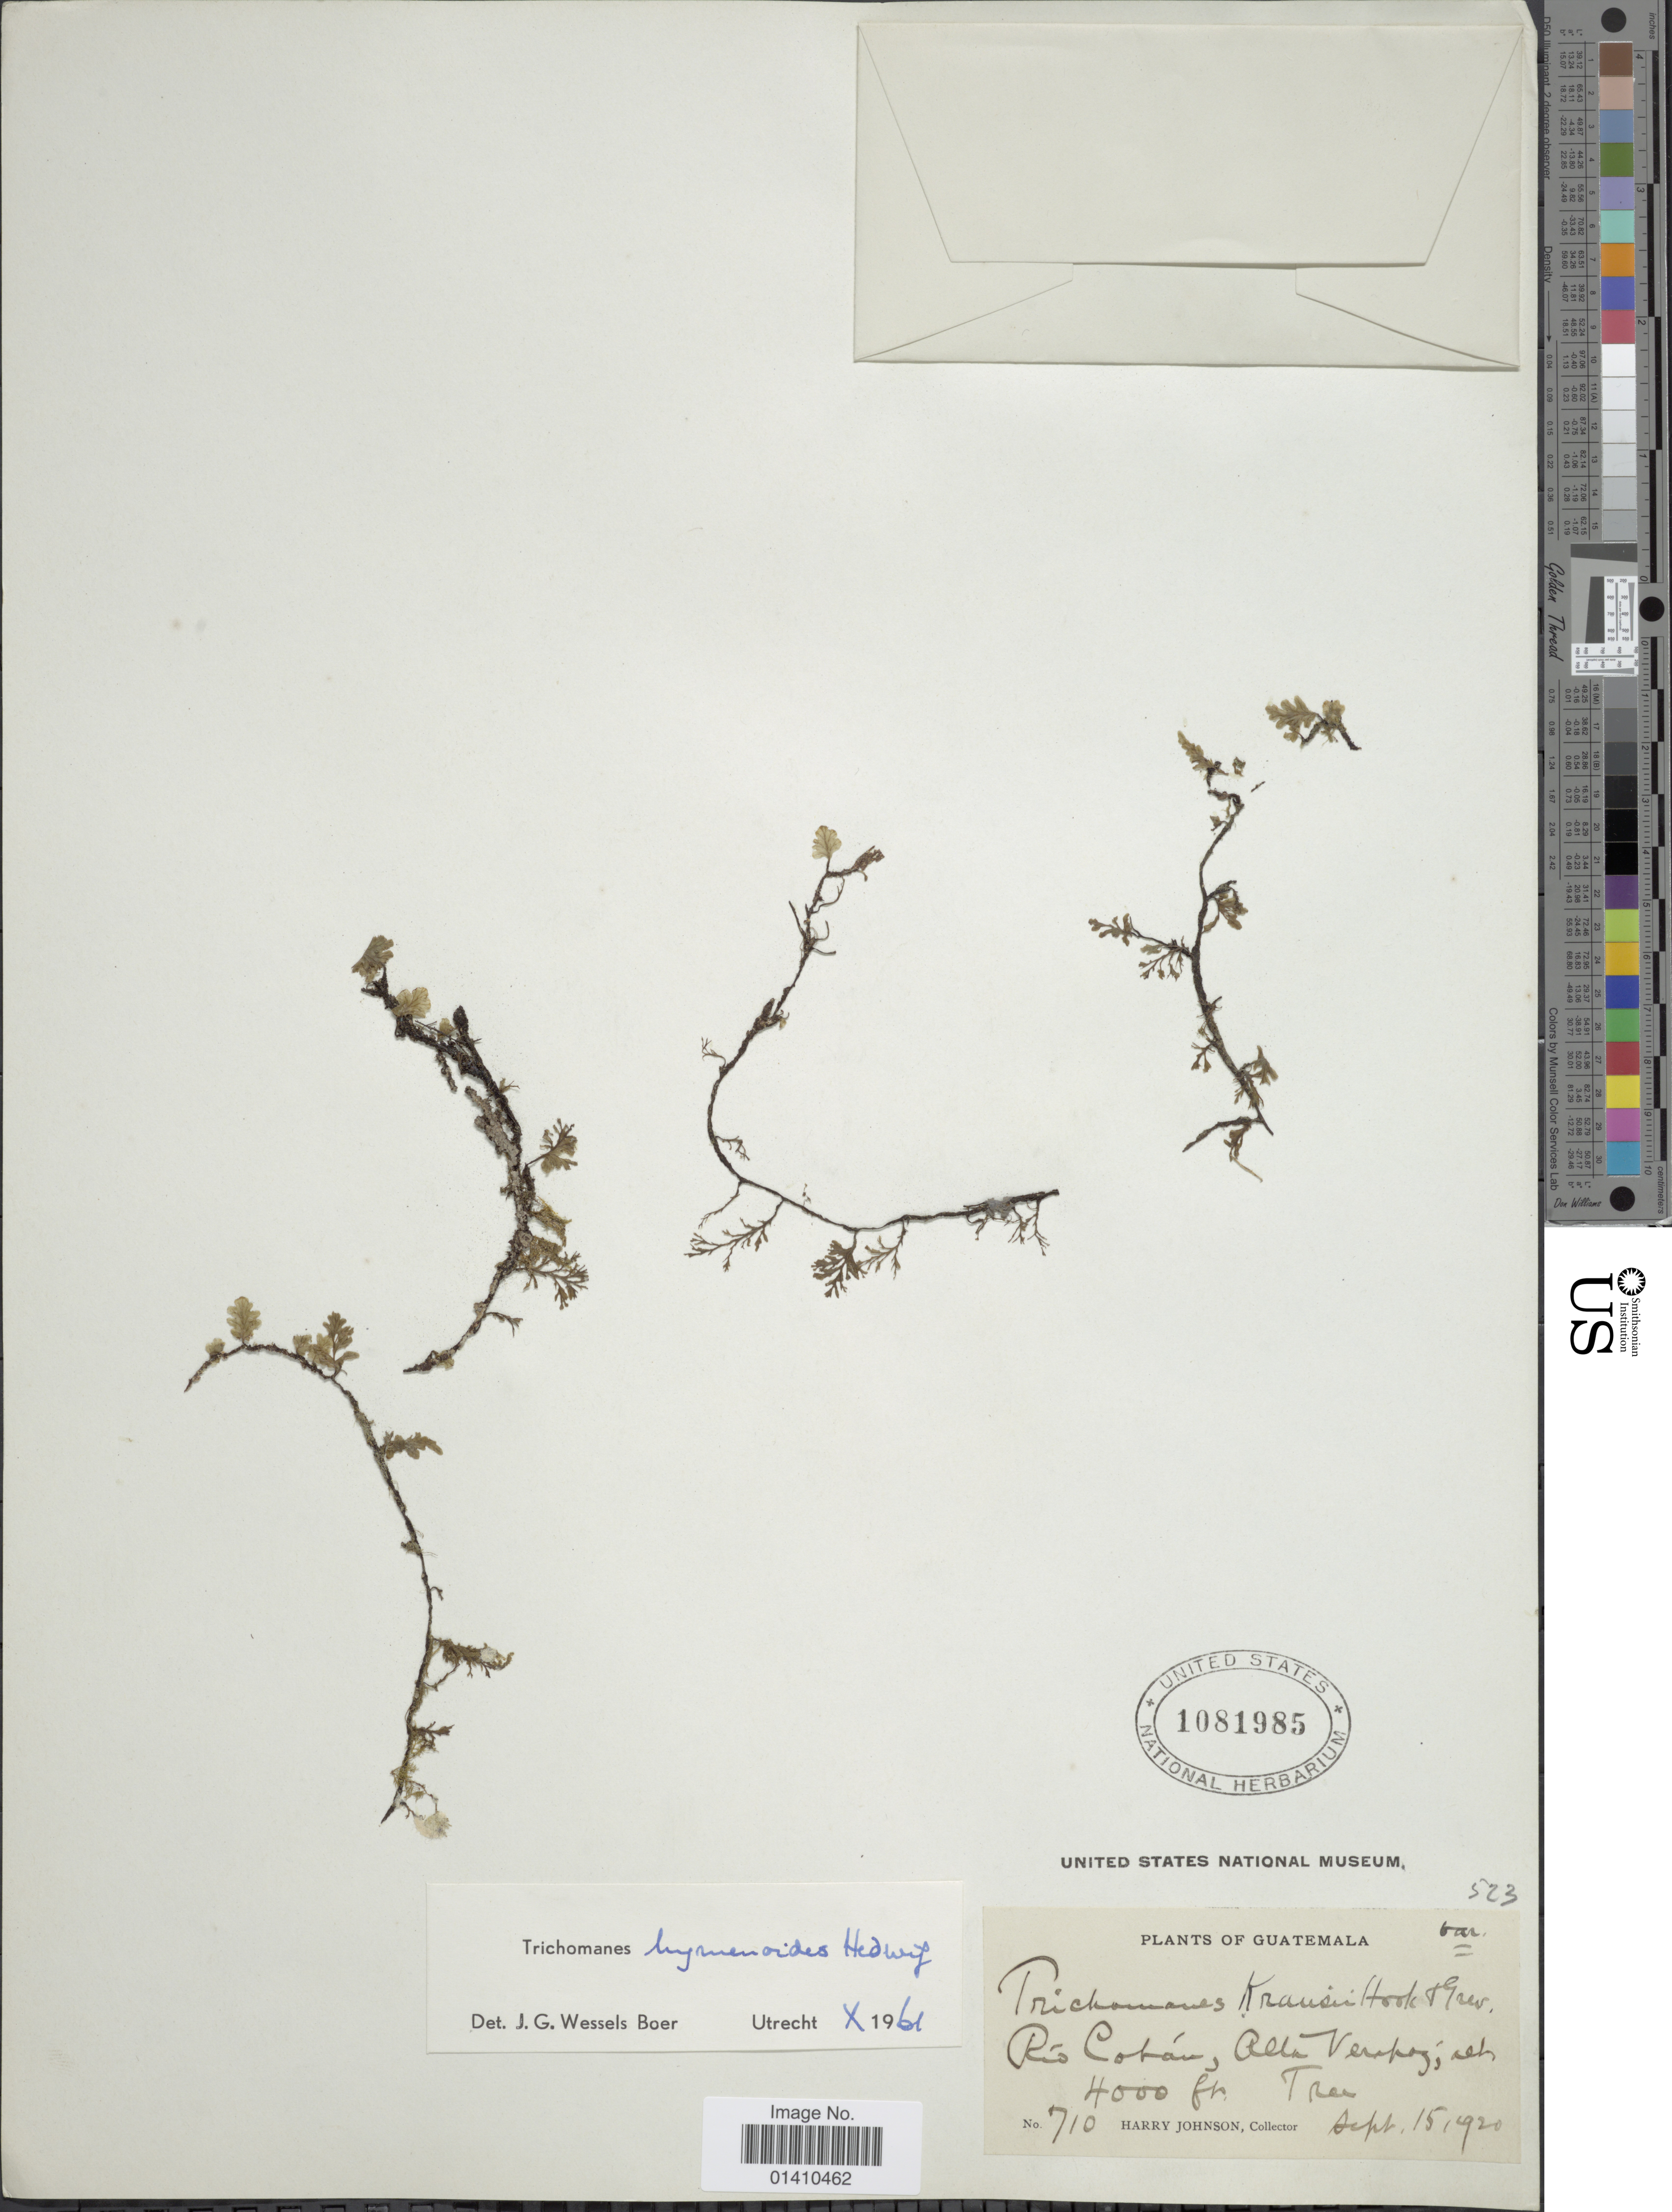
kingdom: Plantae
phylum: Tracheophyta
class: Polypodiopsida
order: Hymenophyllales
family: Hymenophyllaceae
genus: Didymoglossum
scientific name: Didymoglossum hymenoides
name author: (Hedw.) Copel.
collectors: H. Johnson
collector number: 710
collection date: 1920-09-15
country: Guatemala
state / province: Alta Verapaz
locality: Rio Coban.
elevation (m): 1219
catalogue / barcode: US 1081985